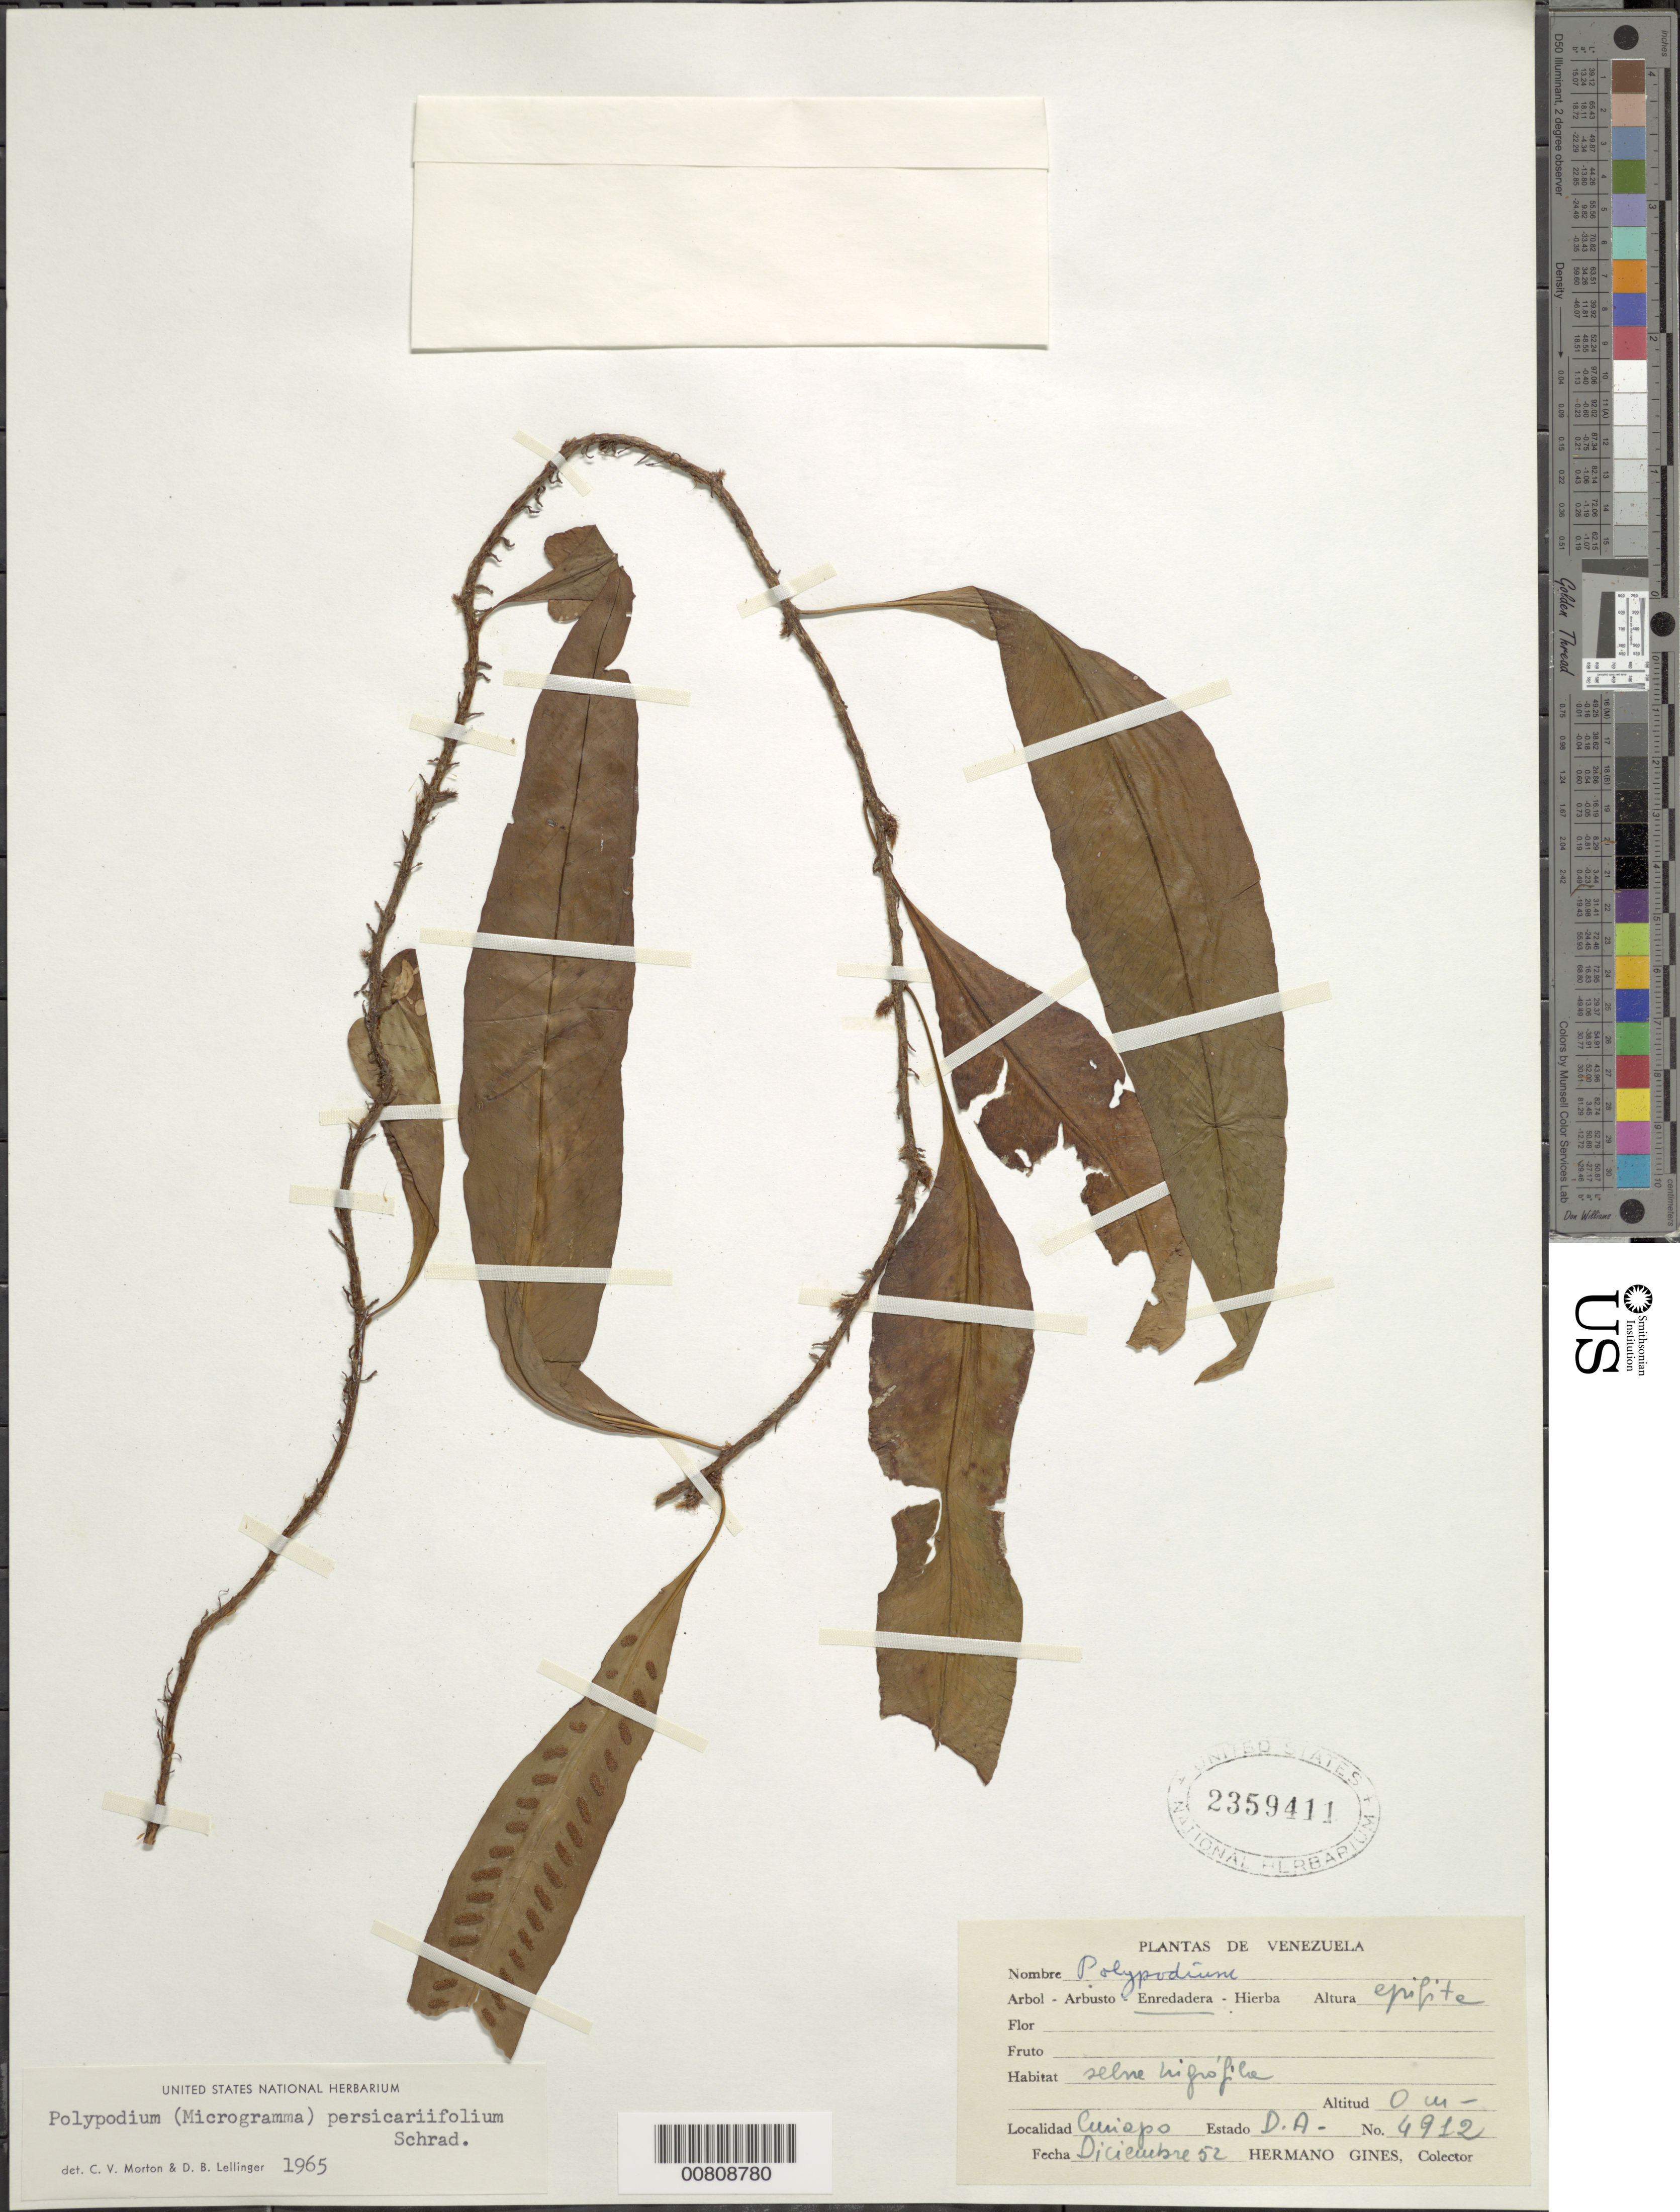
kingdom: Plantae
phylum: Tracheophyta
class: Polypodiopsida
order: Polypodiales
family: Polypodiaceae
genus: Microgramma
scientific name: Microgramma persicariifolia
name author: (Schrad.) C. Presl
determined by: Morton, C. V.; Lellinger, D. B.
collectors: H. Gines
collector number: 4912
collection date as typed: Dec-52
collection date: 1952-12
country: Venezuela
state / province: Delta Amacuro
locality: Curiapo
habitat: Selva higrofila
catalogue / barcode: US 2359411